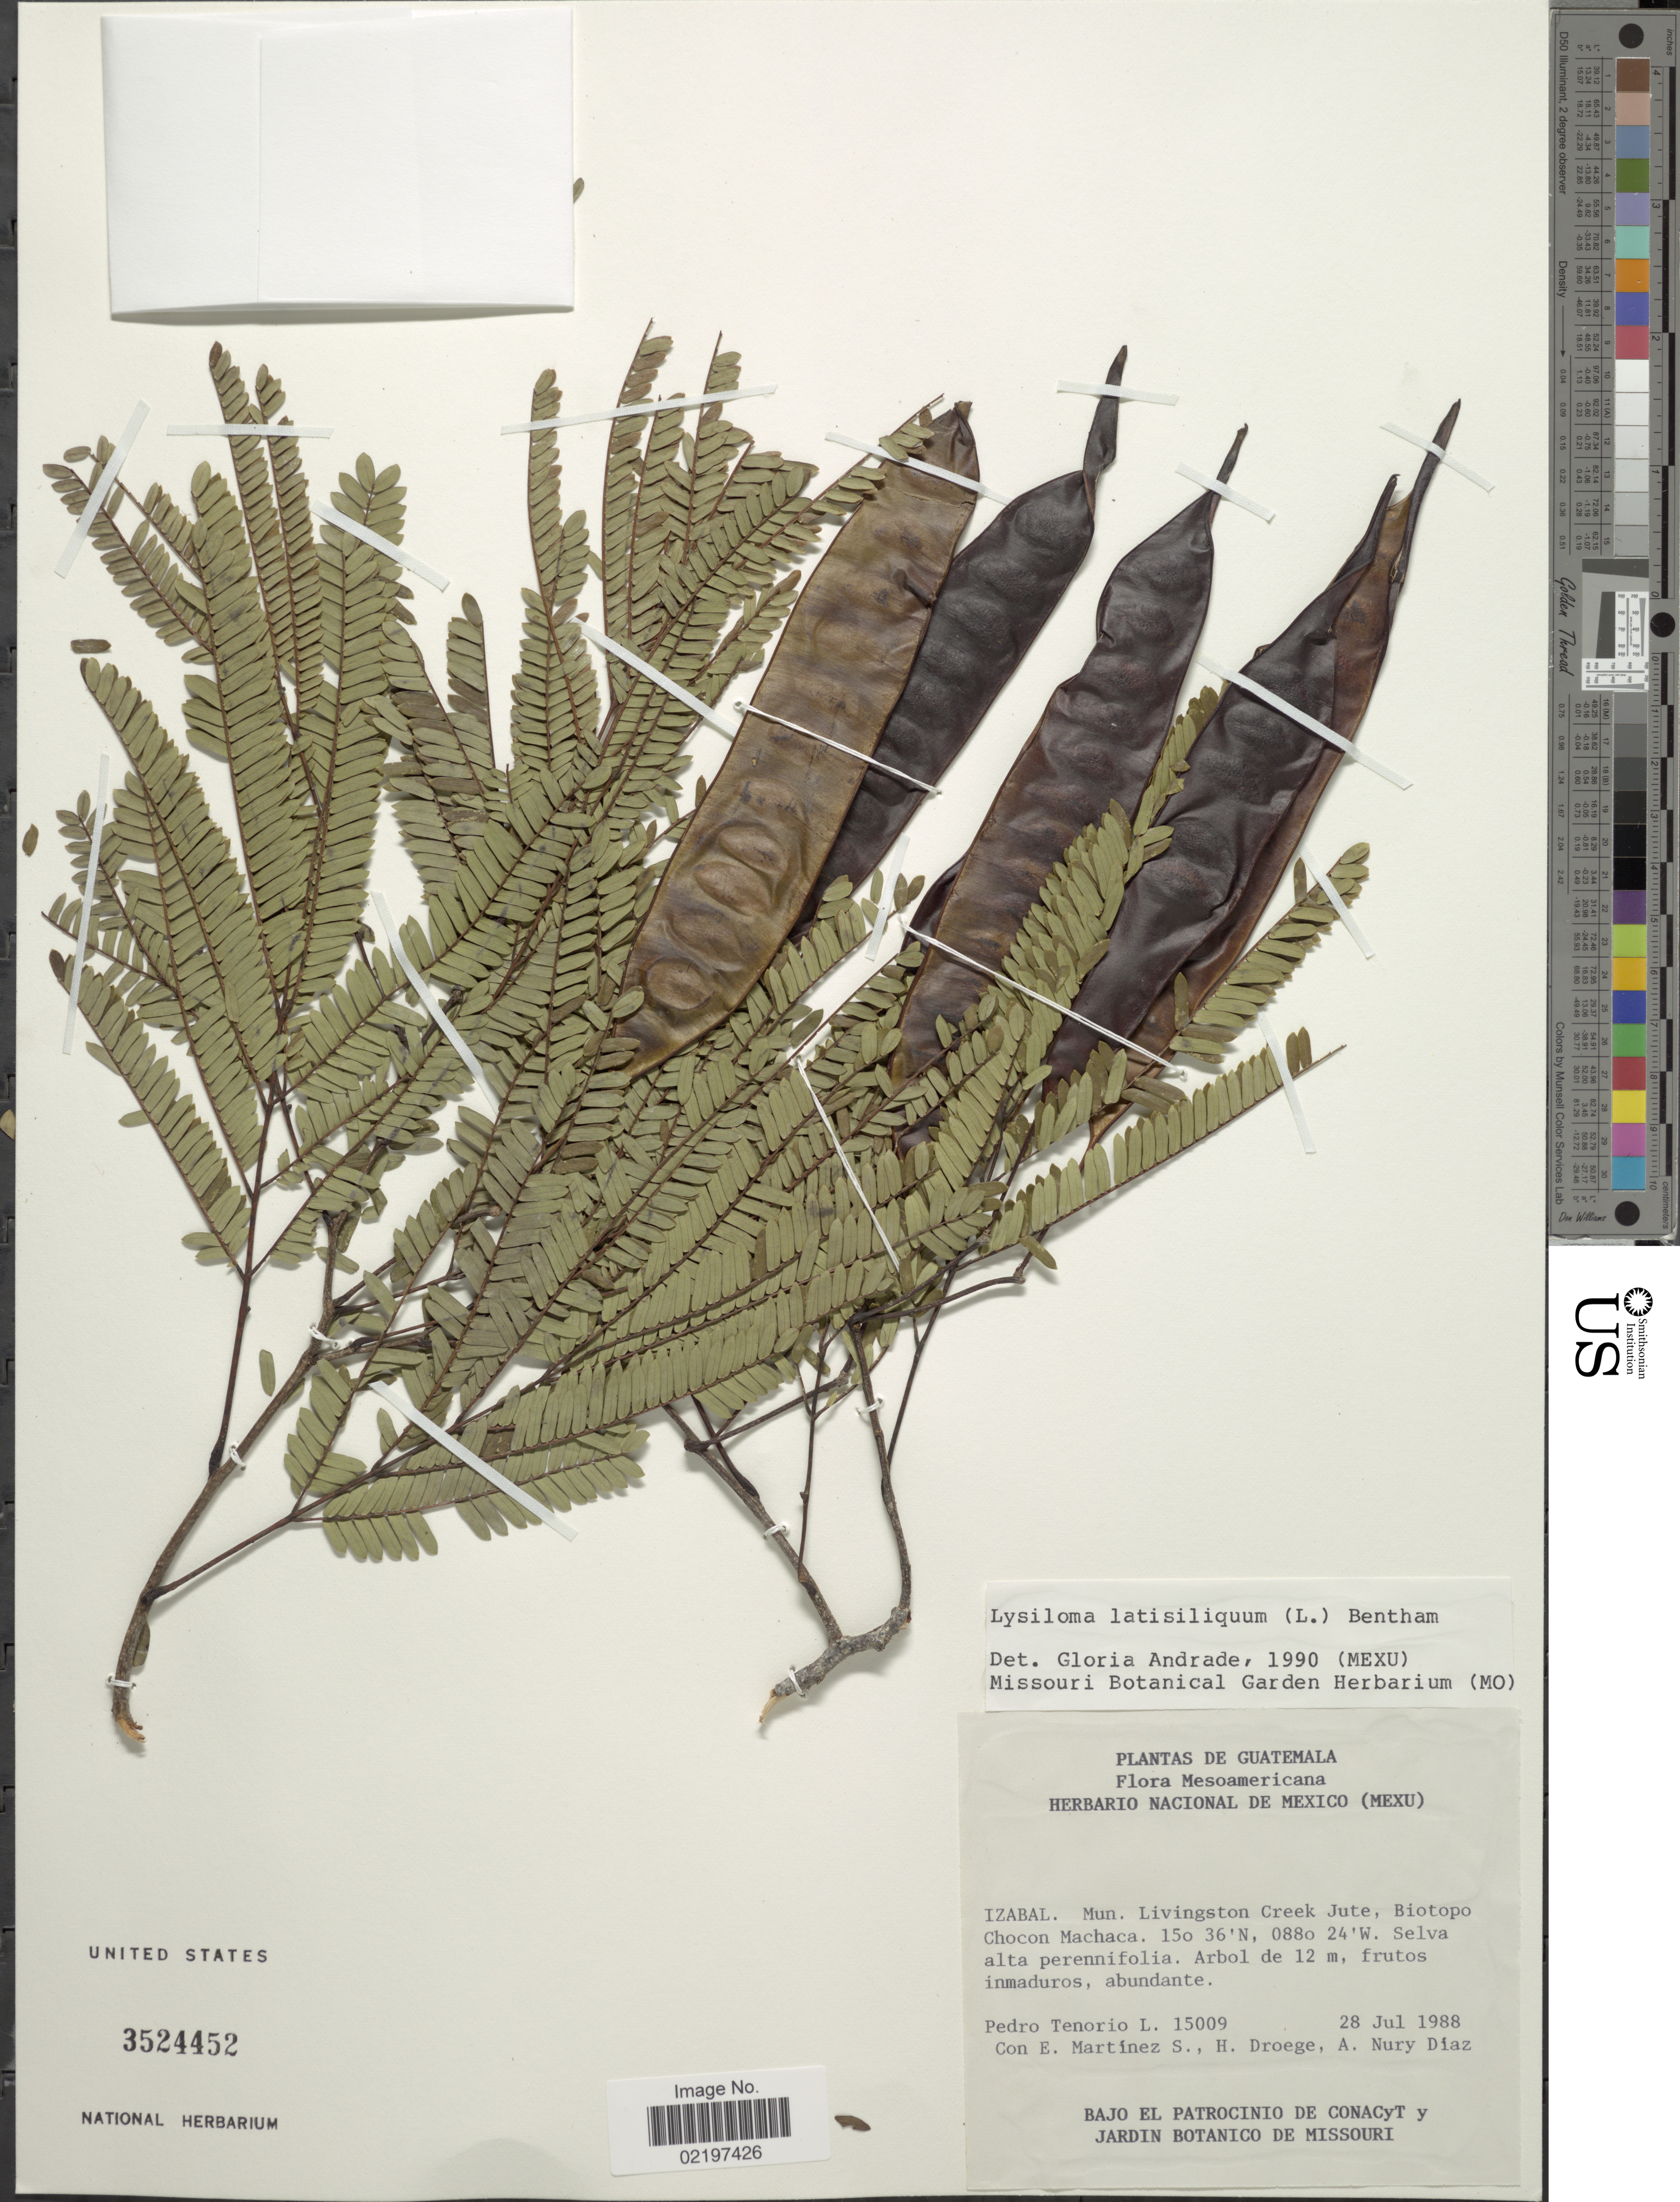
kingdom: Plantae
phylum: Tracheophyta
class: Magnoliopsida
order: Fabales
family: Fabaceae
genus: Lysiloma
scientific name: Lysiloma latisiliquum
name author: (L.) Benth.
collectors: P. Tenorio L., E. M. Martínez S., H. Droege & A. Diaz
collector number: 15009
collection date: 1988-07-28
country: Guatemala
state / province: Izabal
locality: Mesoamericana, Mun. Livingston Creek Jute, Biotopo Chocan Machaca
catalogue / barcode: US 3524452